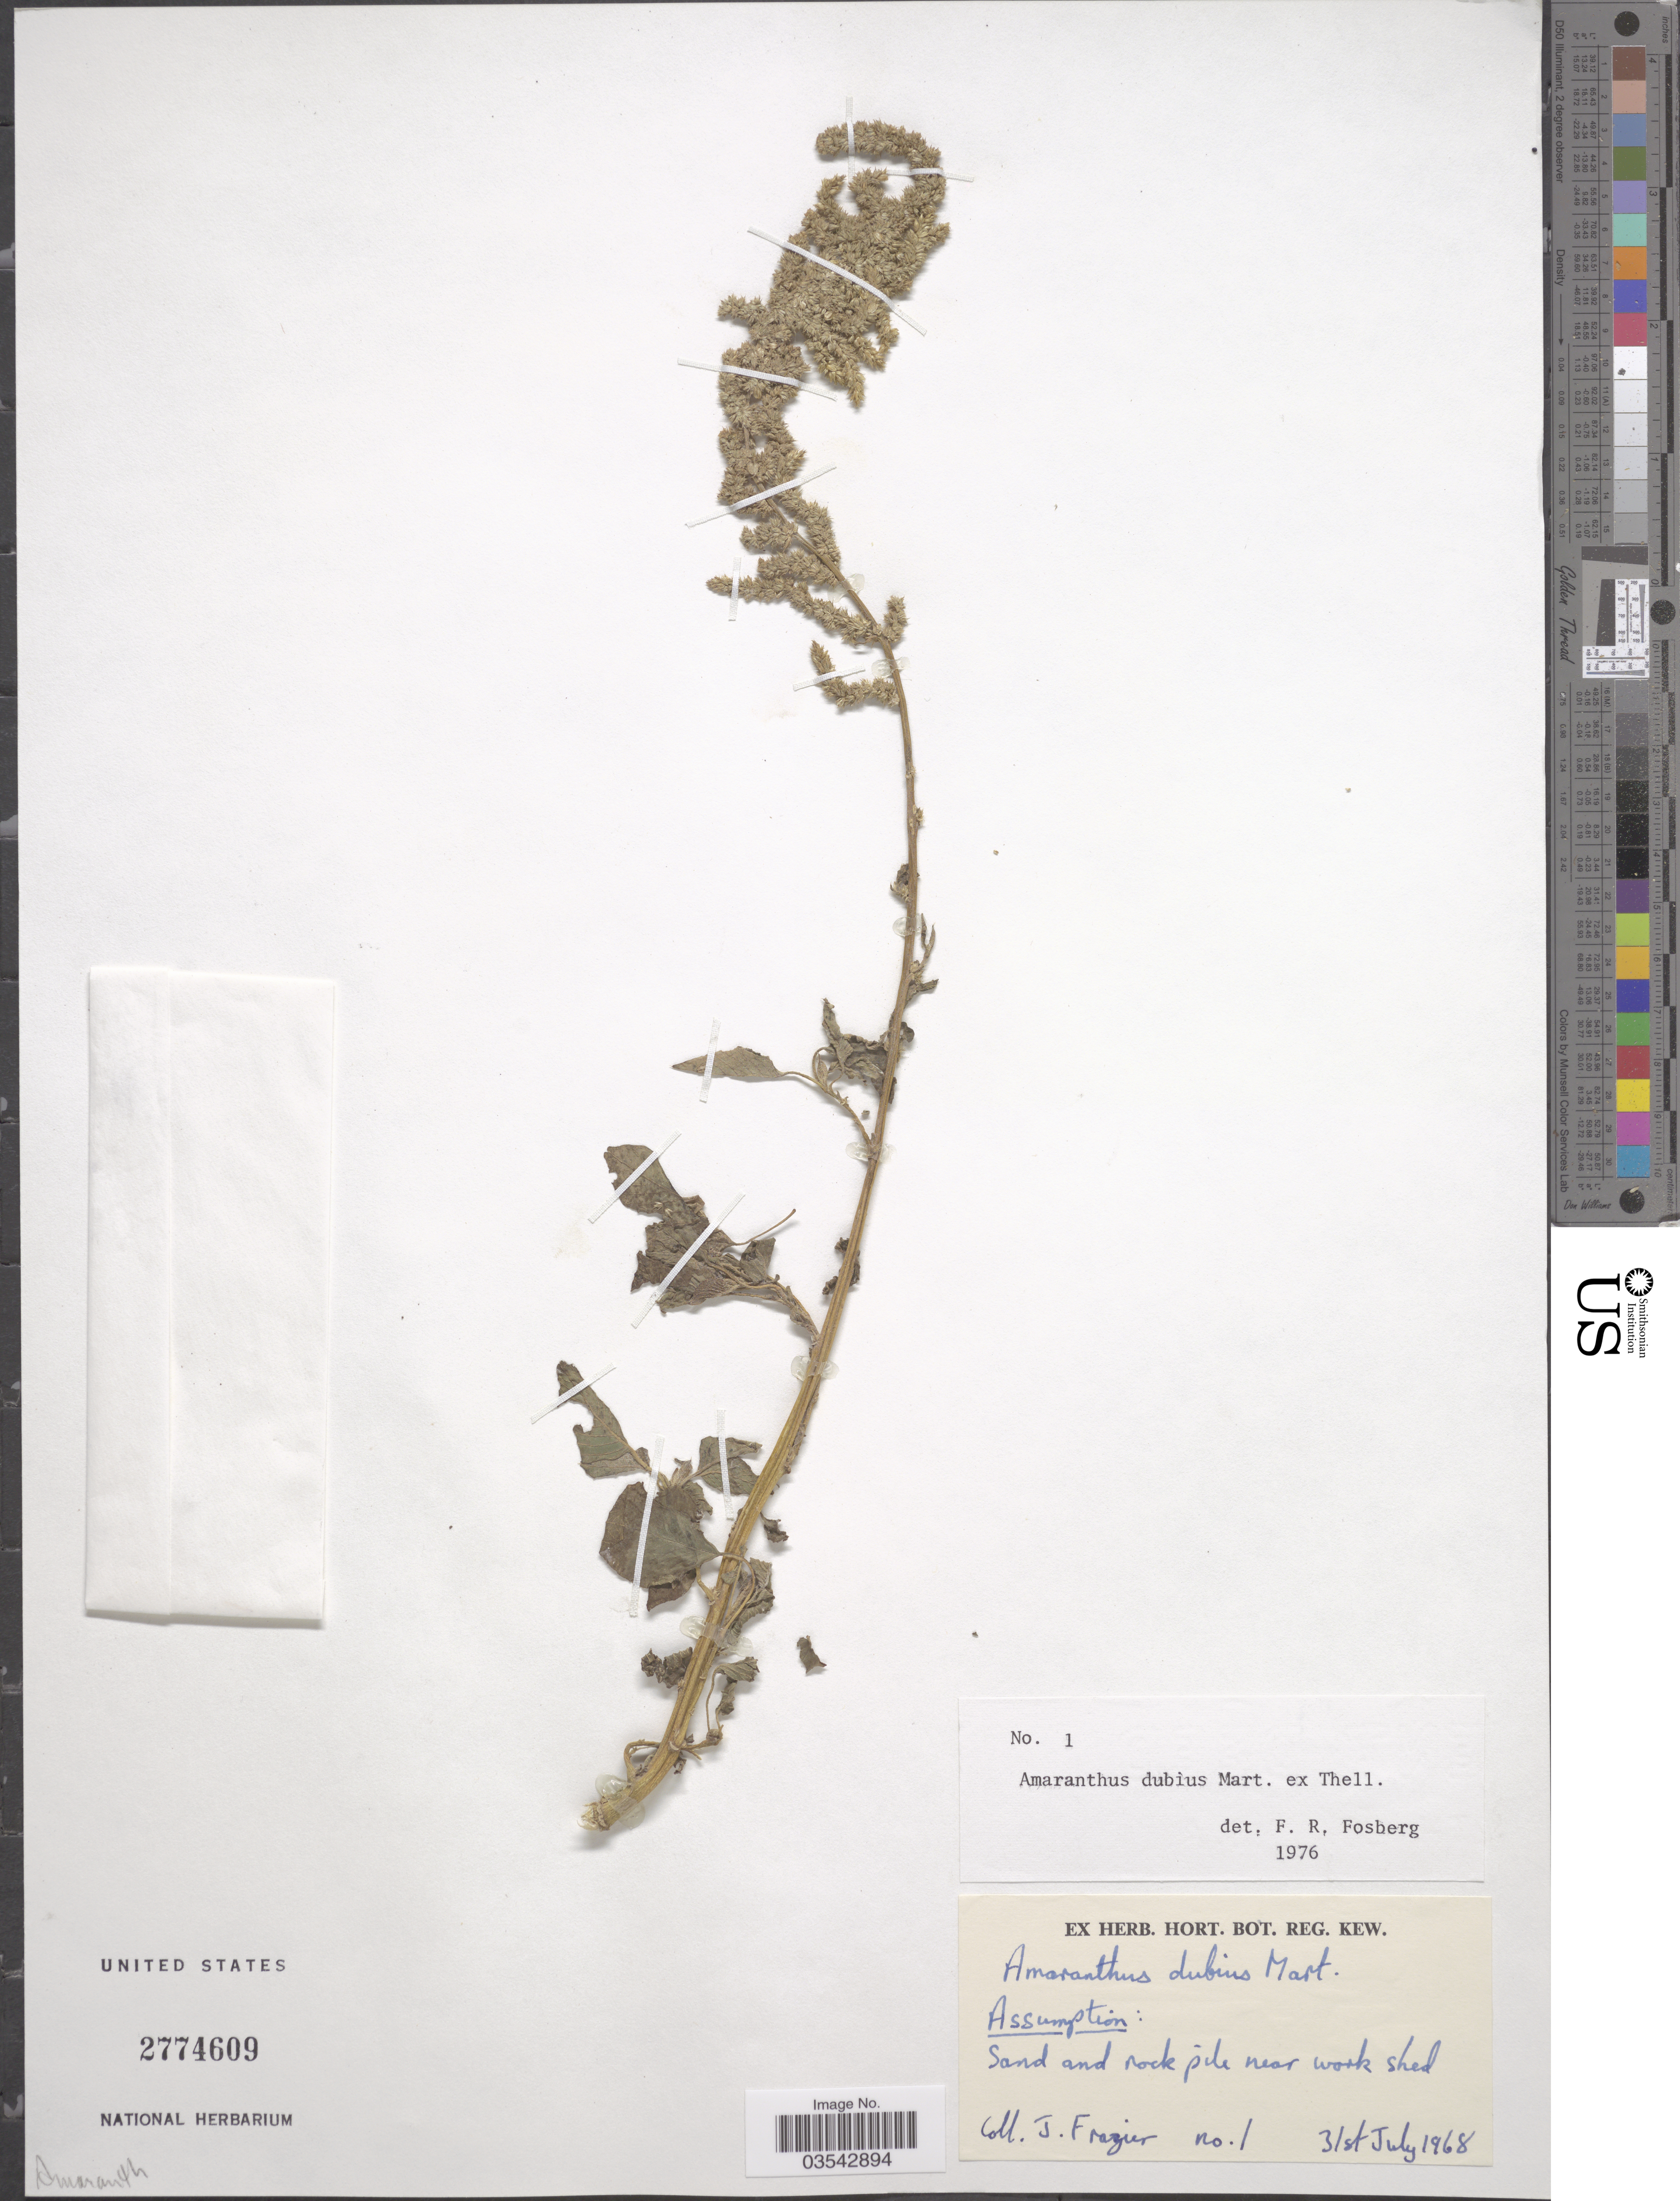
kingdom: Plantae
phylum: Tracheophyta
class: Magnoliopsida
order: Caryophyllales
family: Amaranthaceae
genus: Amaranthus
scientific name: Amaranthus dubius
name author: Mart. ex Thell.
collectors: J. Frazier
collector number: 1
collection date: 1968-07-31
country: Seychelles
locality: Assumption: Sand and rock pile near work shed.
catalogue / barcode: US 2774609